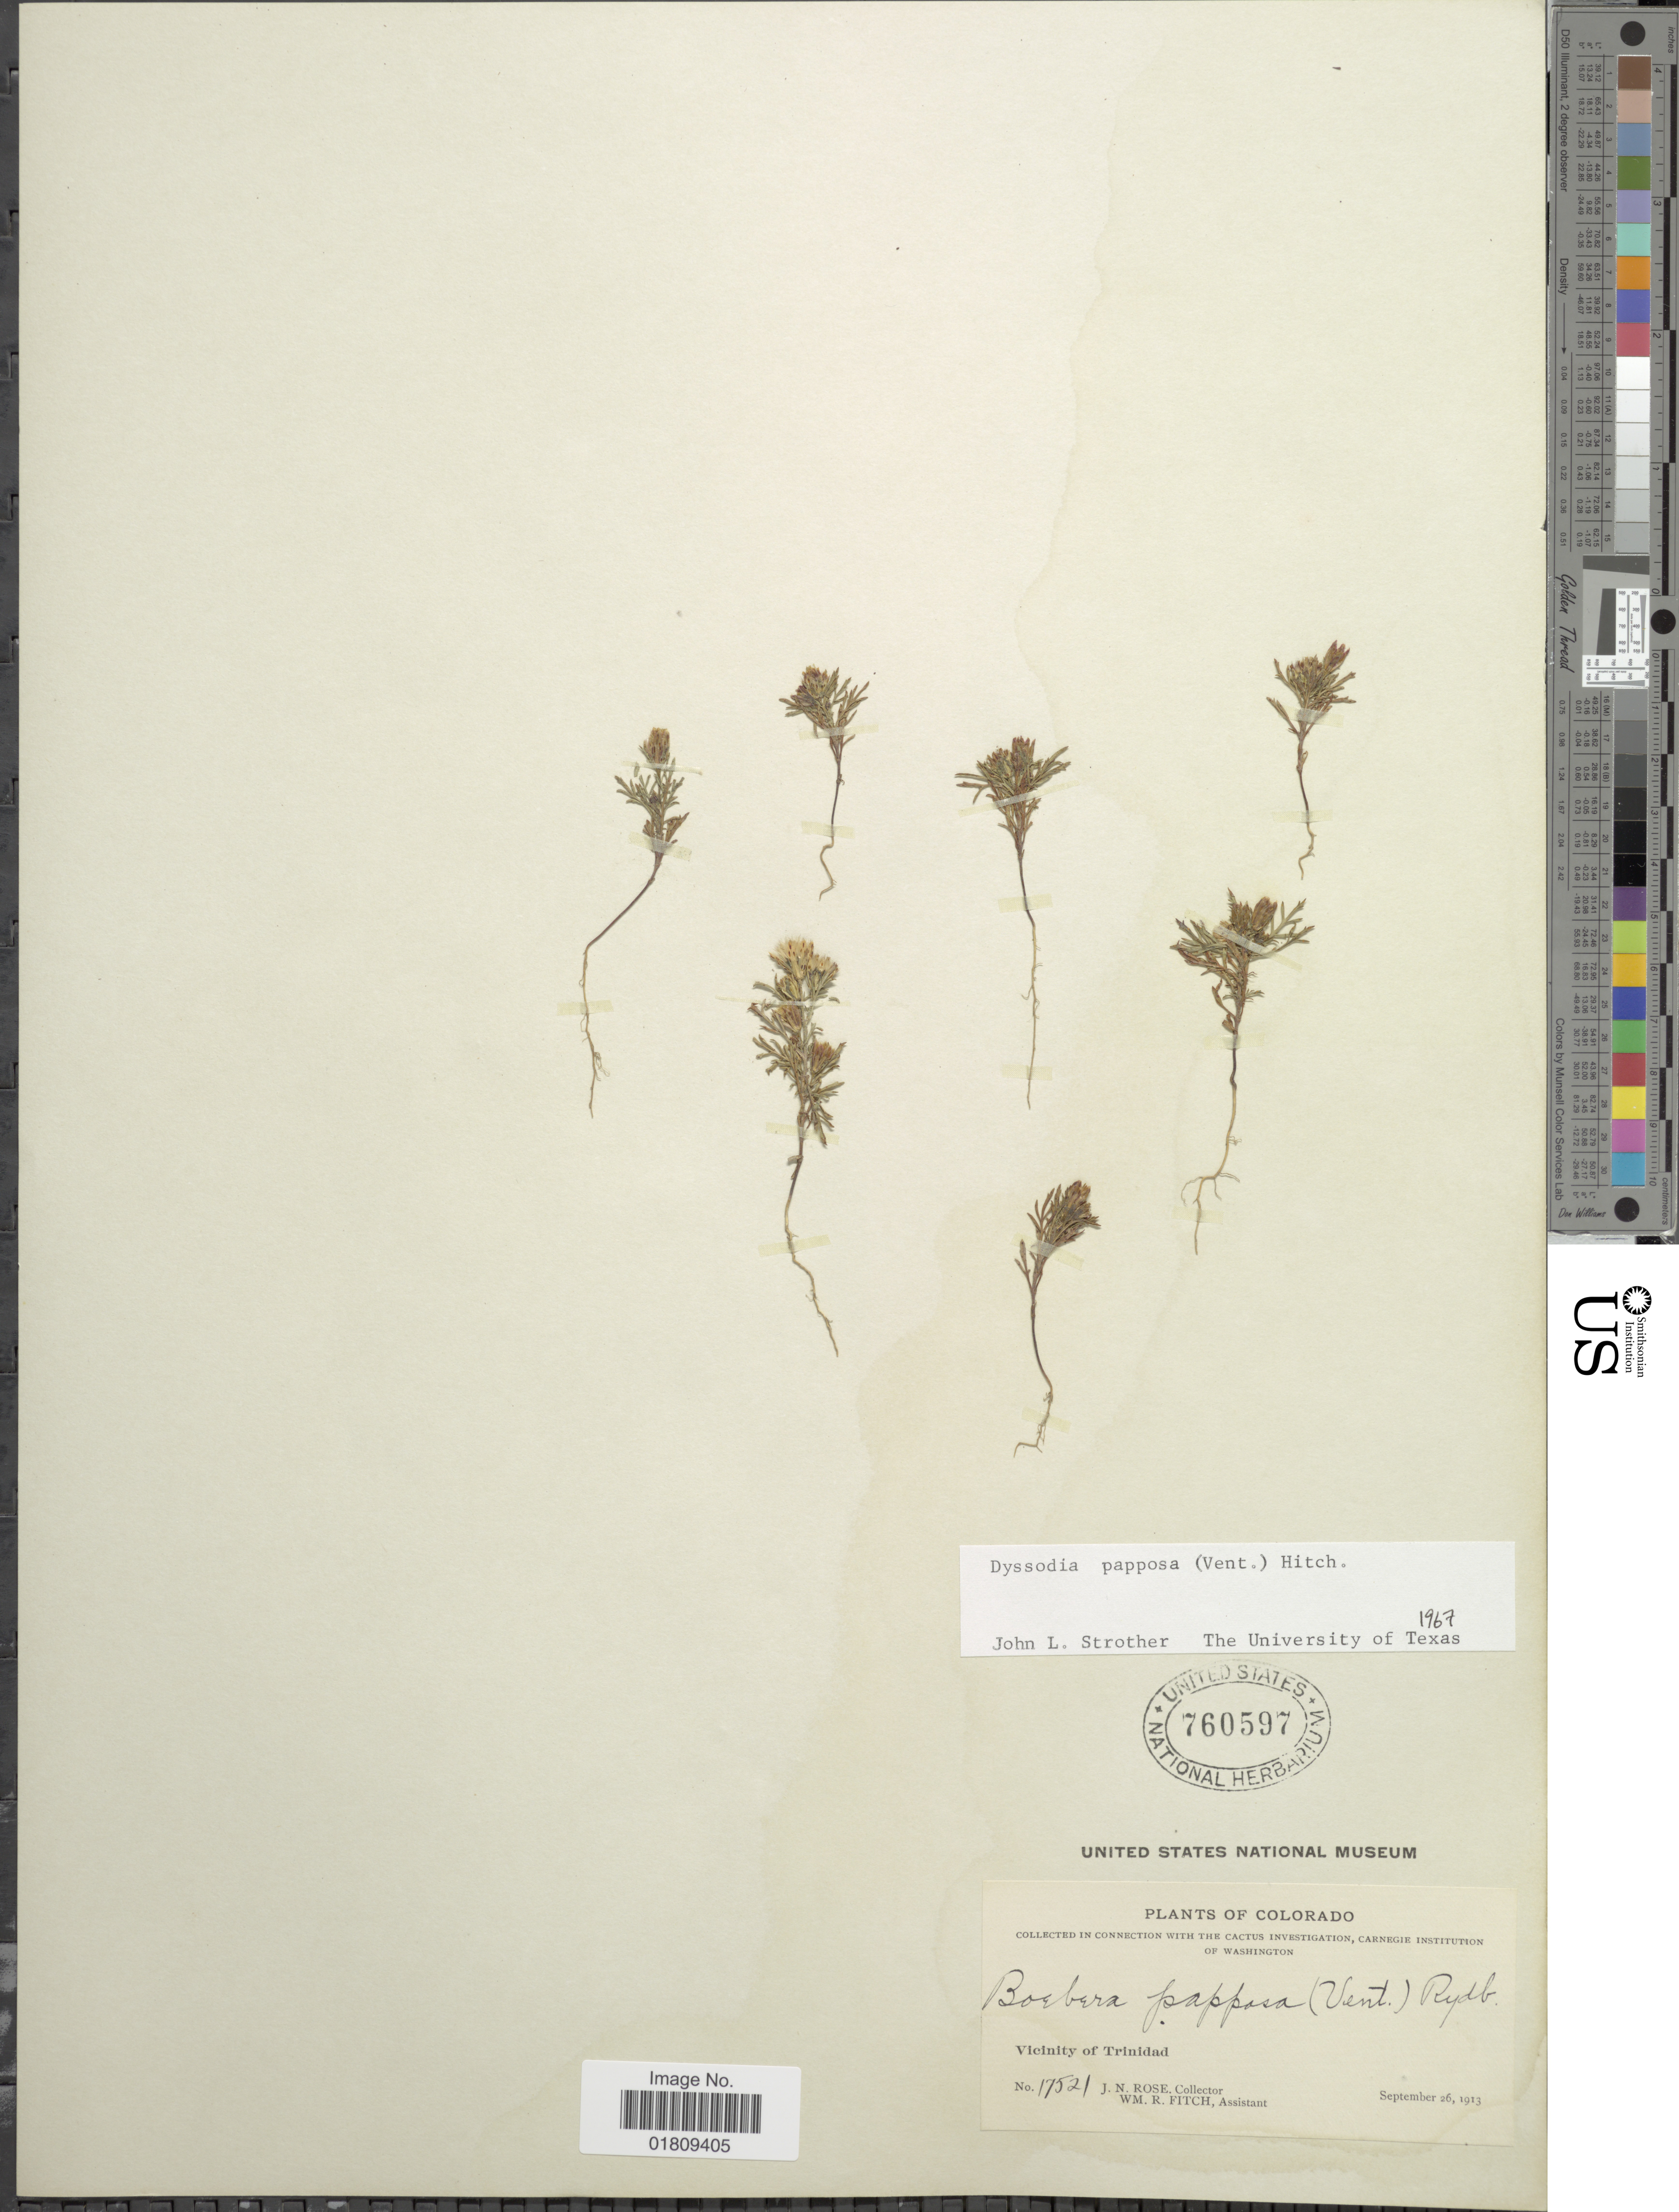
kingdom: Plantae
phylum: Tracheophyta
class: Magnoliopsida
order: Asterales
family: Asteraceae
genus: Dyssodia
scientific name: Dyssodia papposa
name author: (Vent.) Hitchc.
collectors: J. N. Rose & W. R. Fitch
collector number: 17521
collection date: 1913-09-26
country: United States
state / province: Colorado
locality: Vicinity of Trinidad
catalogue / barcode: US 760597